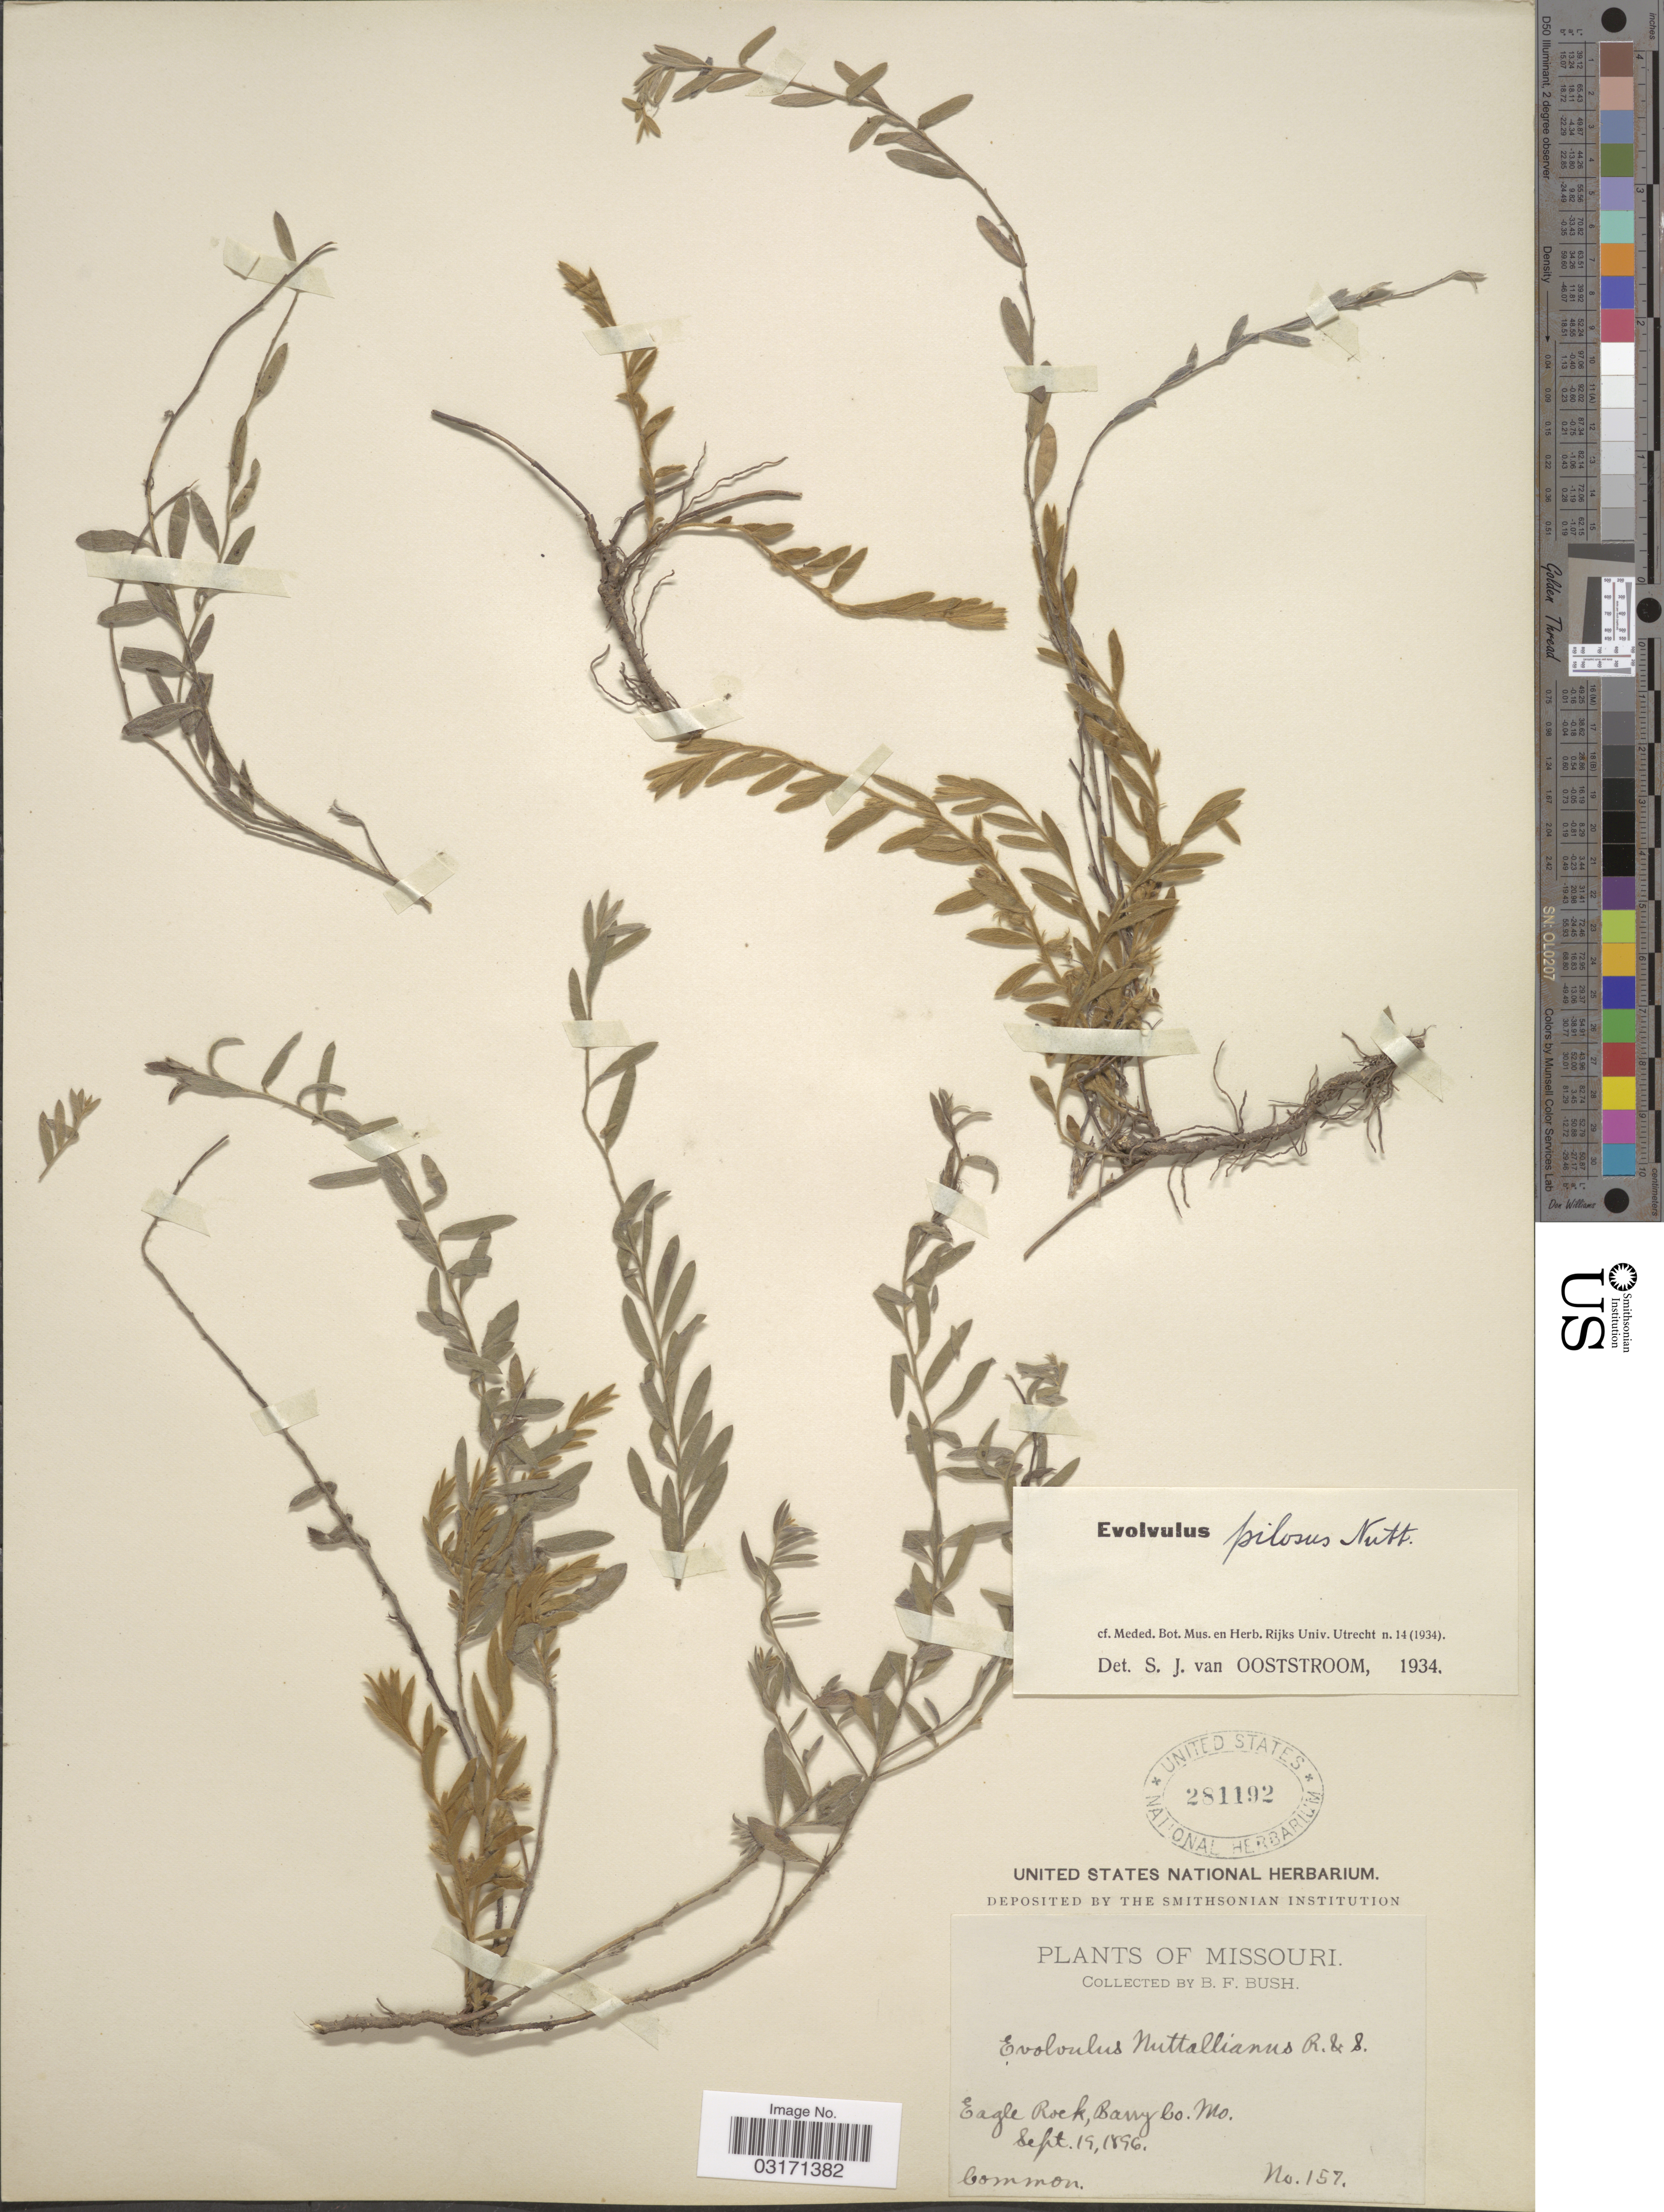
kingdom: Plantae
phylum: Tracheophyta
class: Magnoliopsida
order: Solanales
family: Convolvulaceae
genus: Evolvulus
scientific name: Evolvulus pilosus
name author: Roxb.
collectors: B. F. Bush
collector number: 157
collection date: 1896-09-19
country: United States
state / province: Missouri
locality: Eagle Rock, Barry Co., Mo.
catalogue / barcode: US 281192